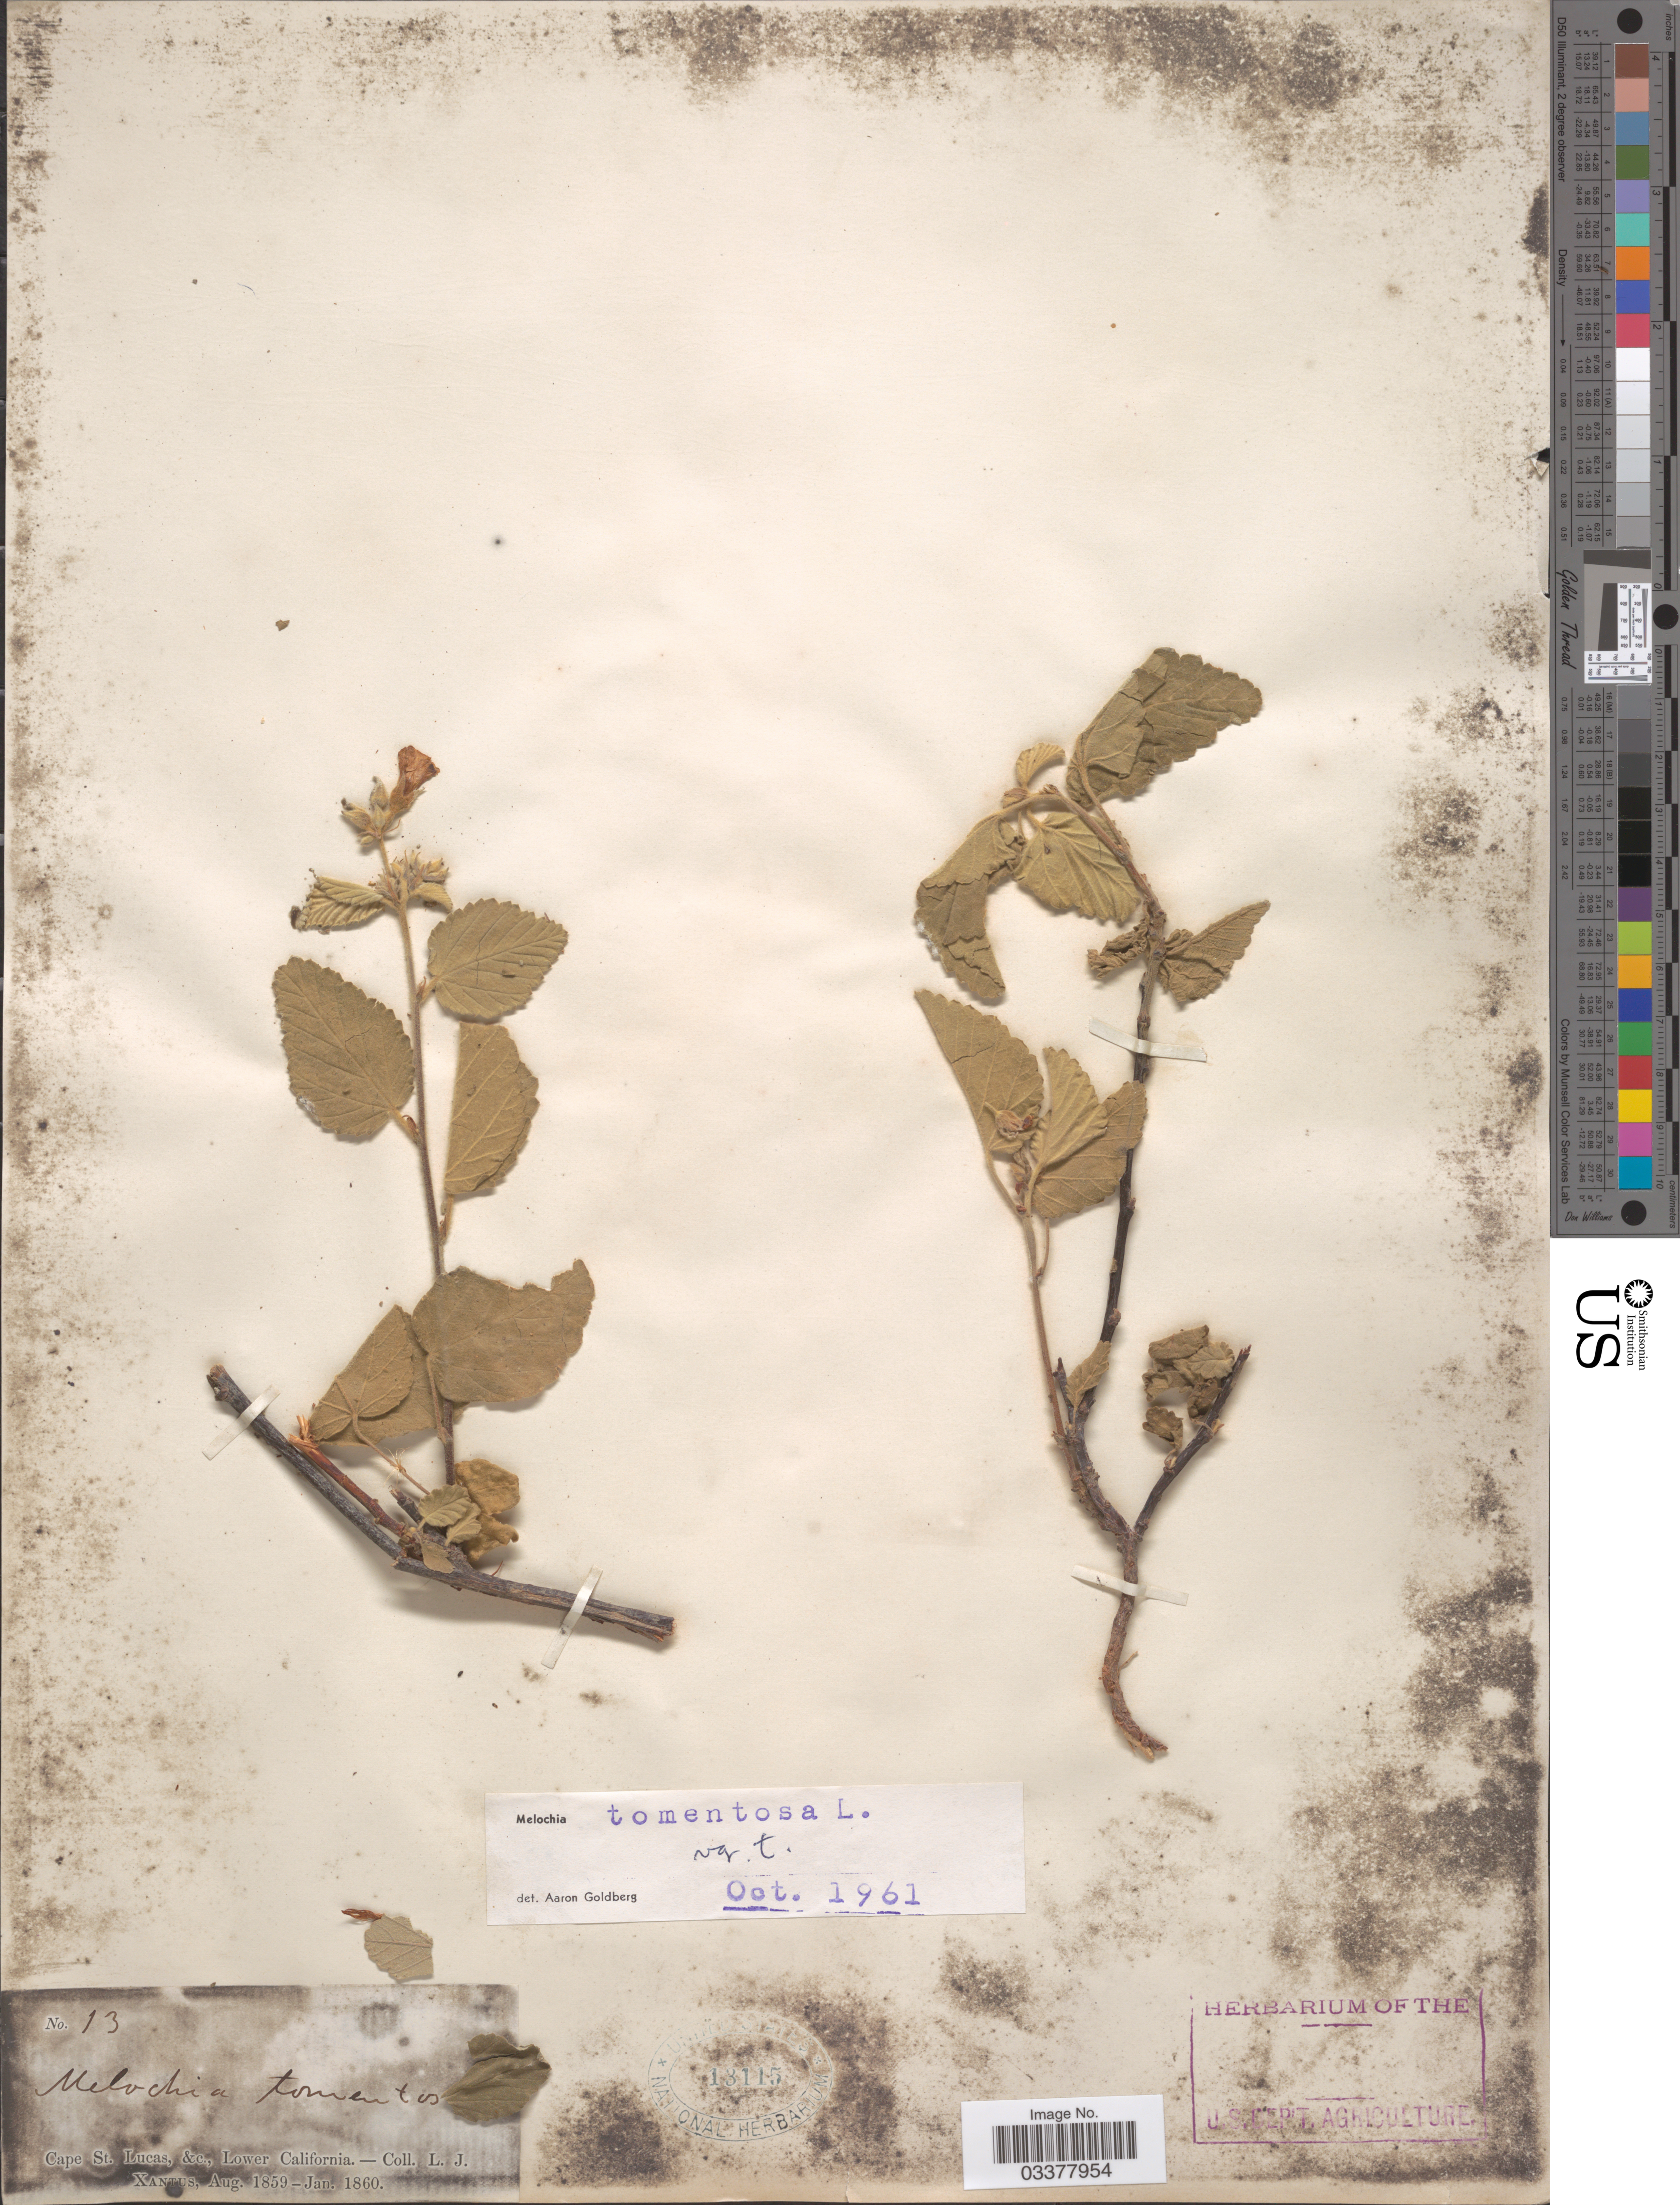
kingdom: Plantae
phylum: Tracheophyta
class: Magnoliopsida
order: Malvales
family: Malvaceae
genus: Melochia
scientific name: Melochia tomentosa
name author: L.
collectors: L. J. Xantus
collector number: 13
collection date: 1859-08/1860-01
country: Mexico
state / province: Baja California Sur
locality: Cape St. Lucas, &c., Lower California.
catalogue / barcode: US 13115